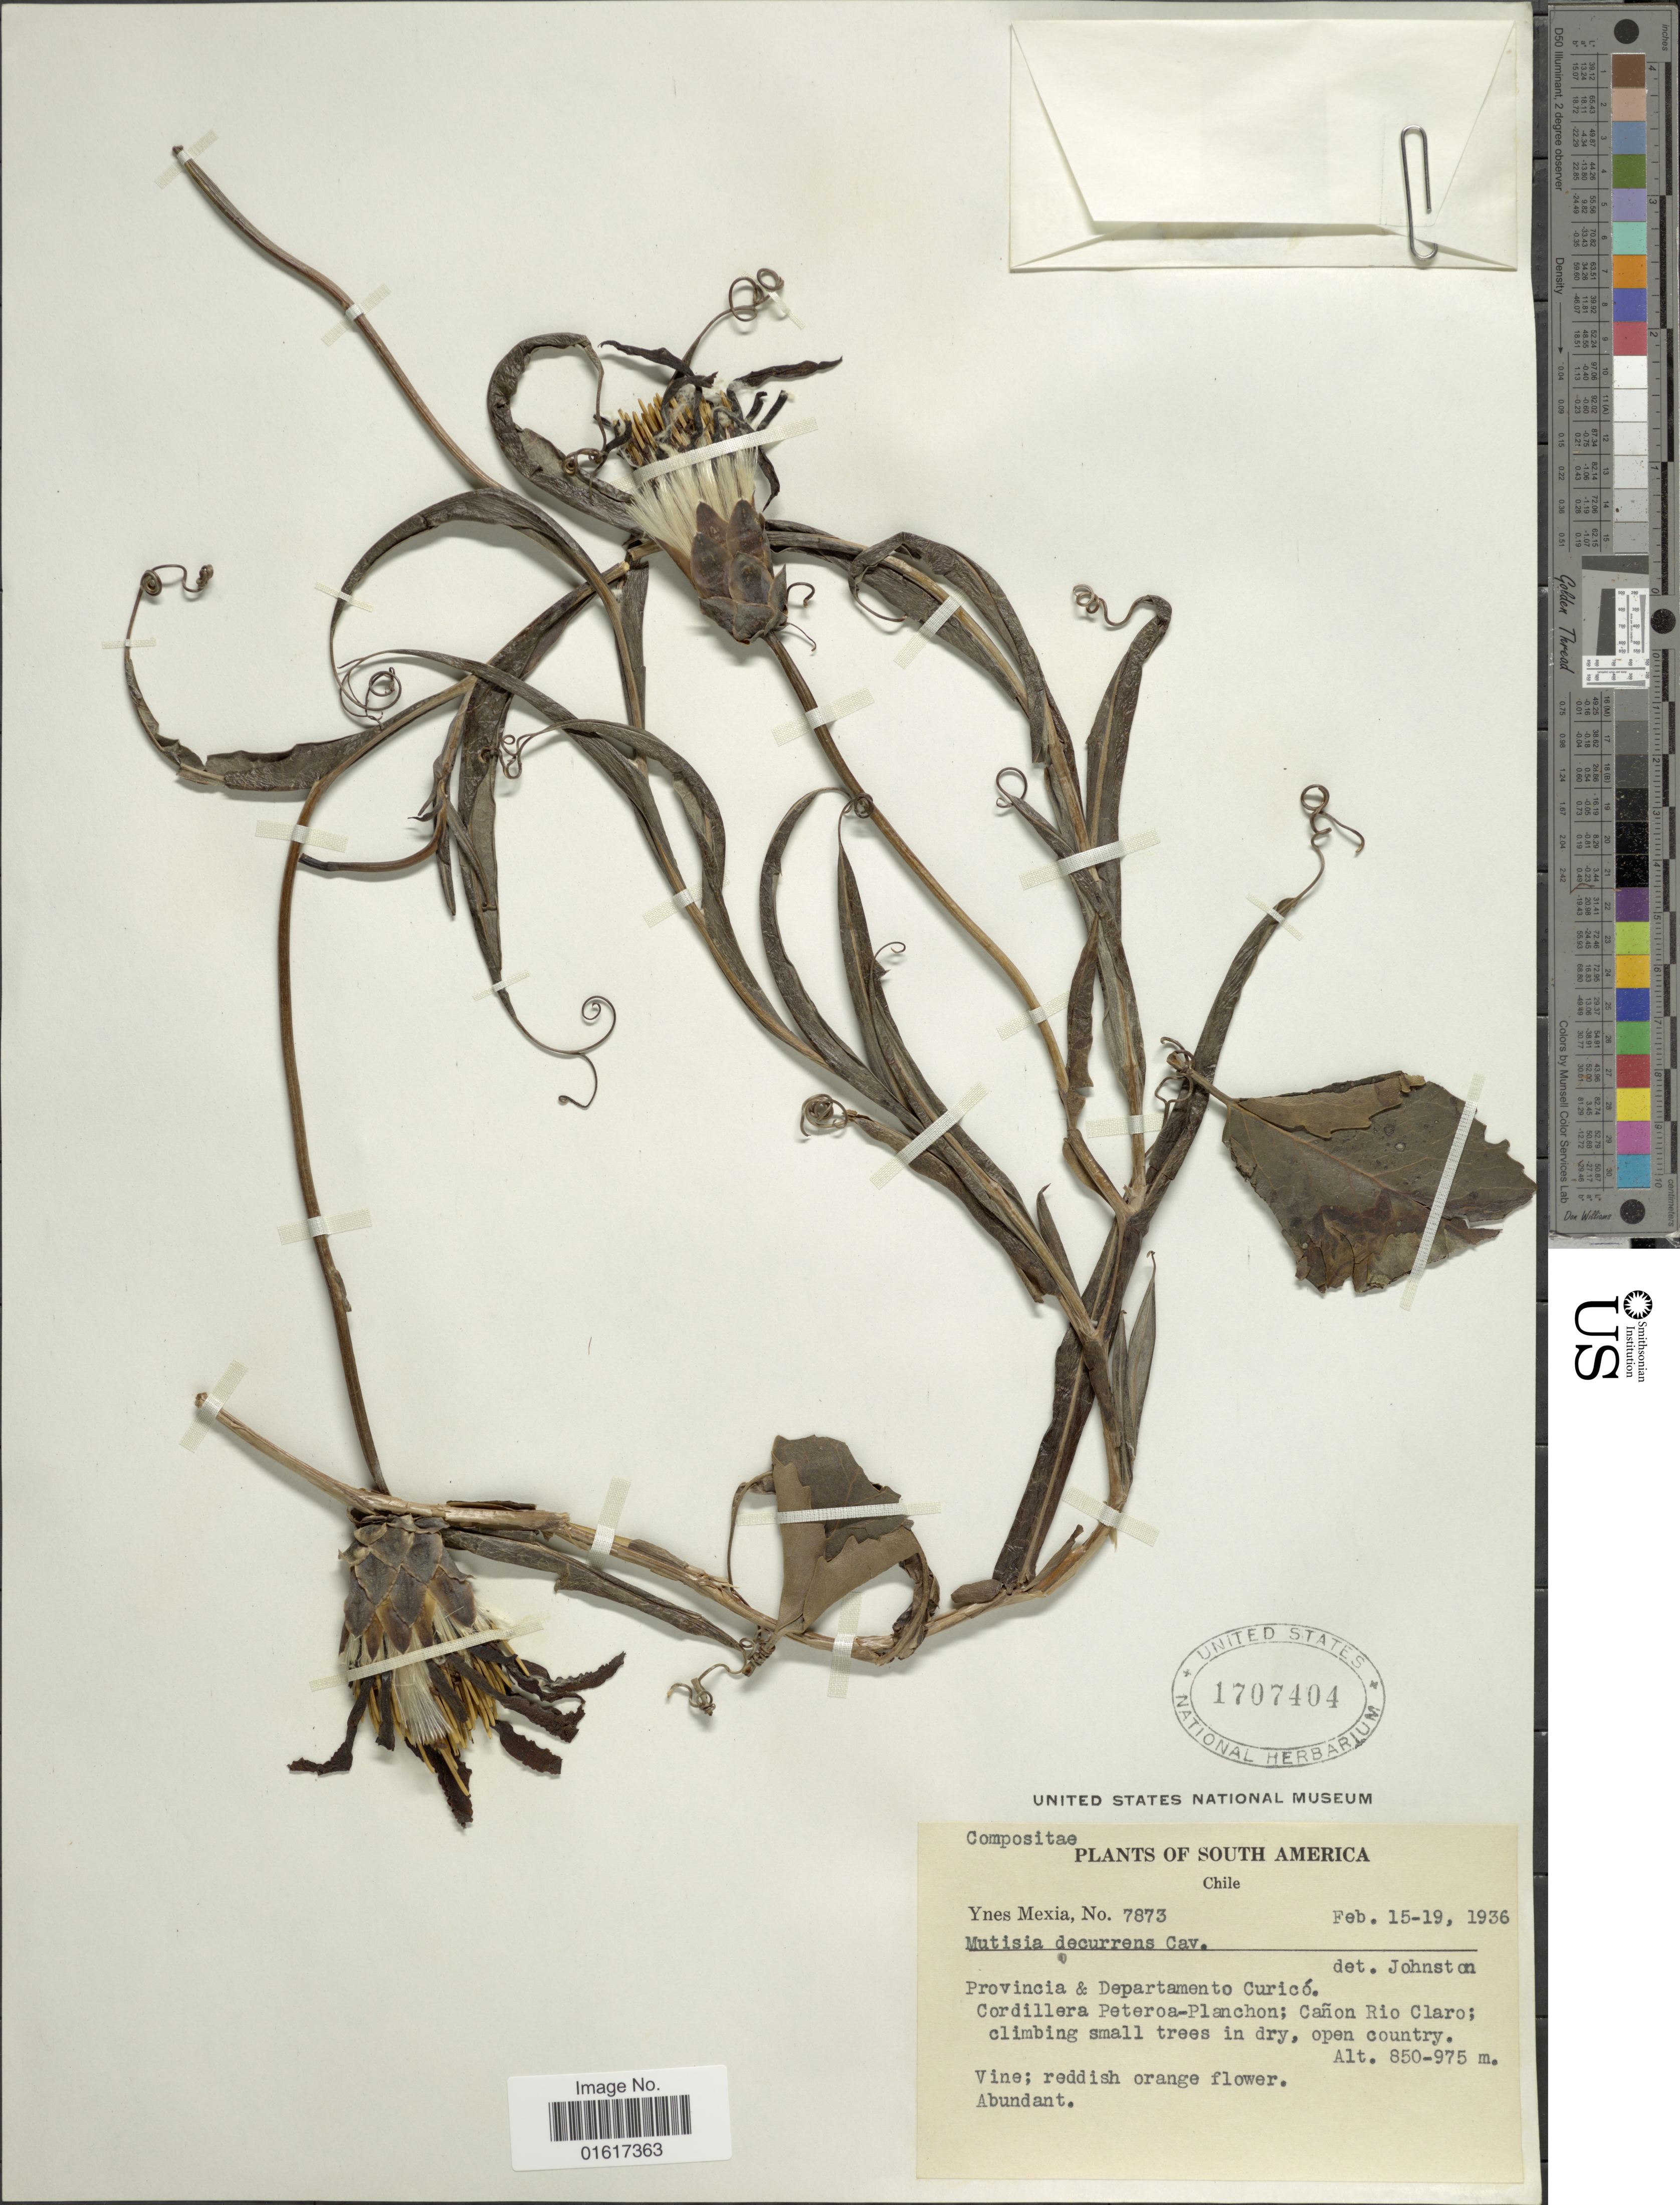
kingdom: Plantae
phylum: Tracheophyta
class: Magnoliopsida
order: Asterales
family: Asteraceae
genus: Mutisia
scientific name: Mutisia decurrens var. decurrens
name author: Cav.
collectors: Y. Mexia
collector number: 7873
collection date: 1936-02-15/1936-02-19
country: Chile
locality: Provincia & Departamento Curicó. Cordillera Petercoa-Planchon; Cañon Rio Claro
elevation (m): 850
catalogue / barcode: US 1707404